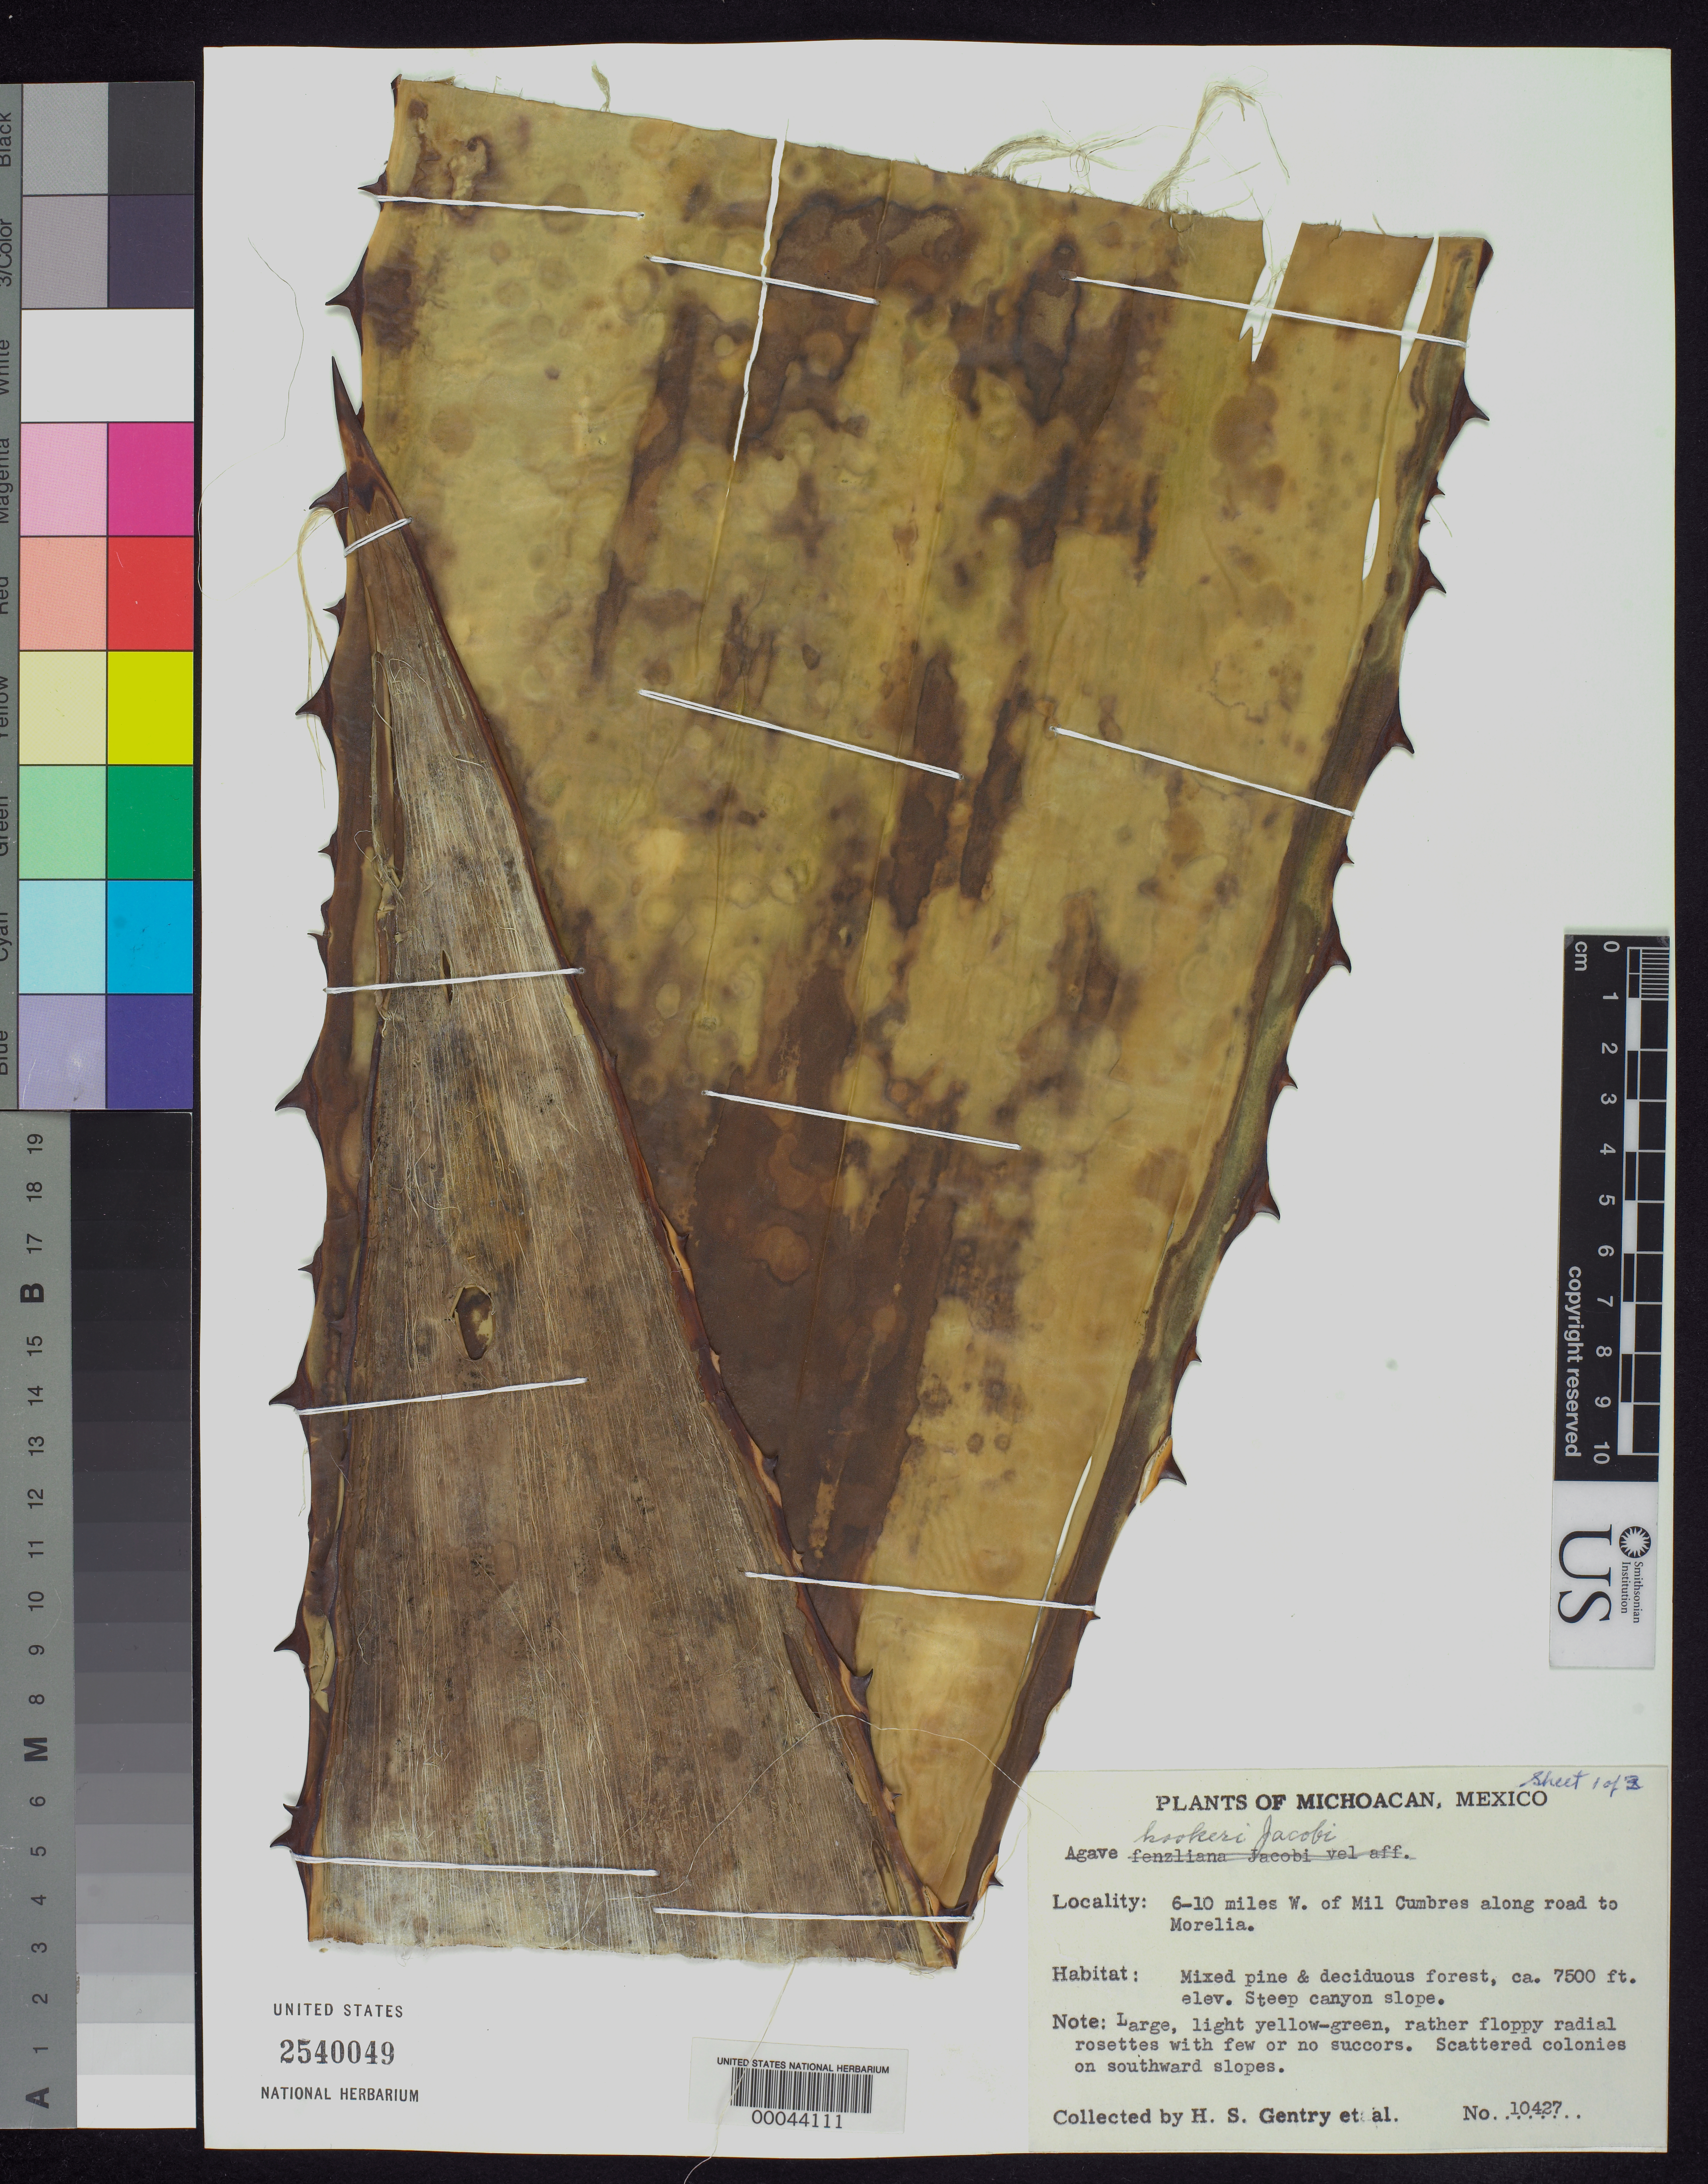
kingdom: Plantae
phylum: Tracheophyta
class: Liliopsida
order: Asparagales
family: Asparagaceae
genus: Agave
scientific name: Agave hookeri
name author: Jacobi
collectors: H. S. Gentry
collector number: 10427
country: Mexico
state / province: Michoacán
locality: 6-10 mi W of Mil Cumbres along road to Morelia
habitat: Mixed pine & deciduous forest; steep canyon slope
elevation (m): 2286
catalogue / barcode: US 2540049